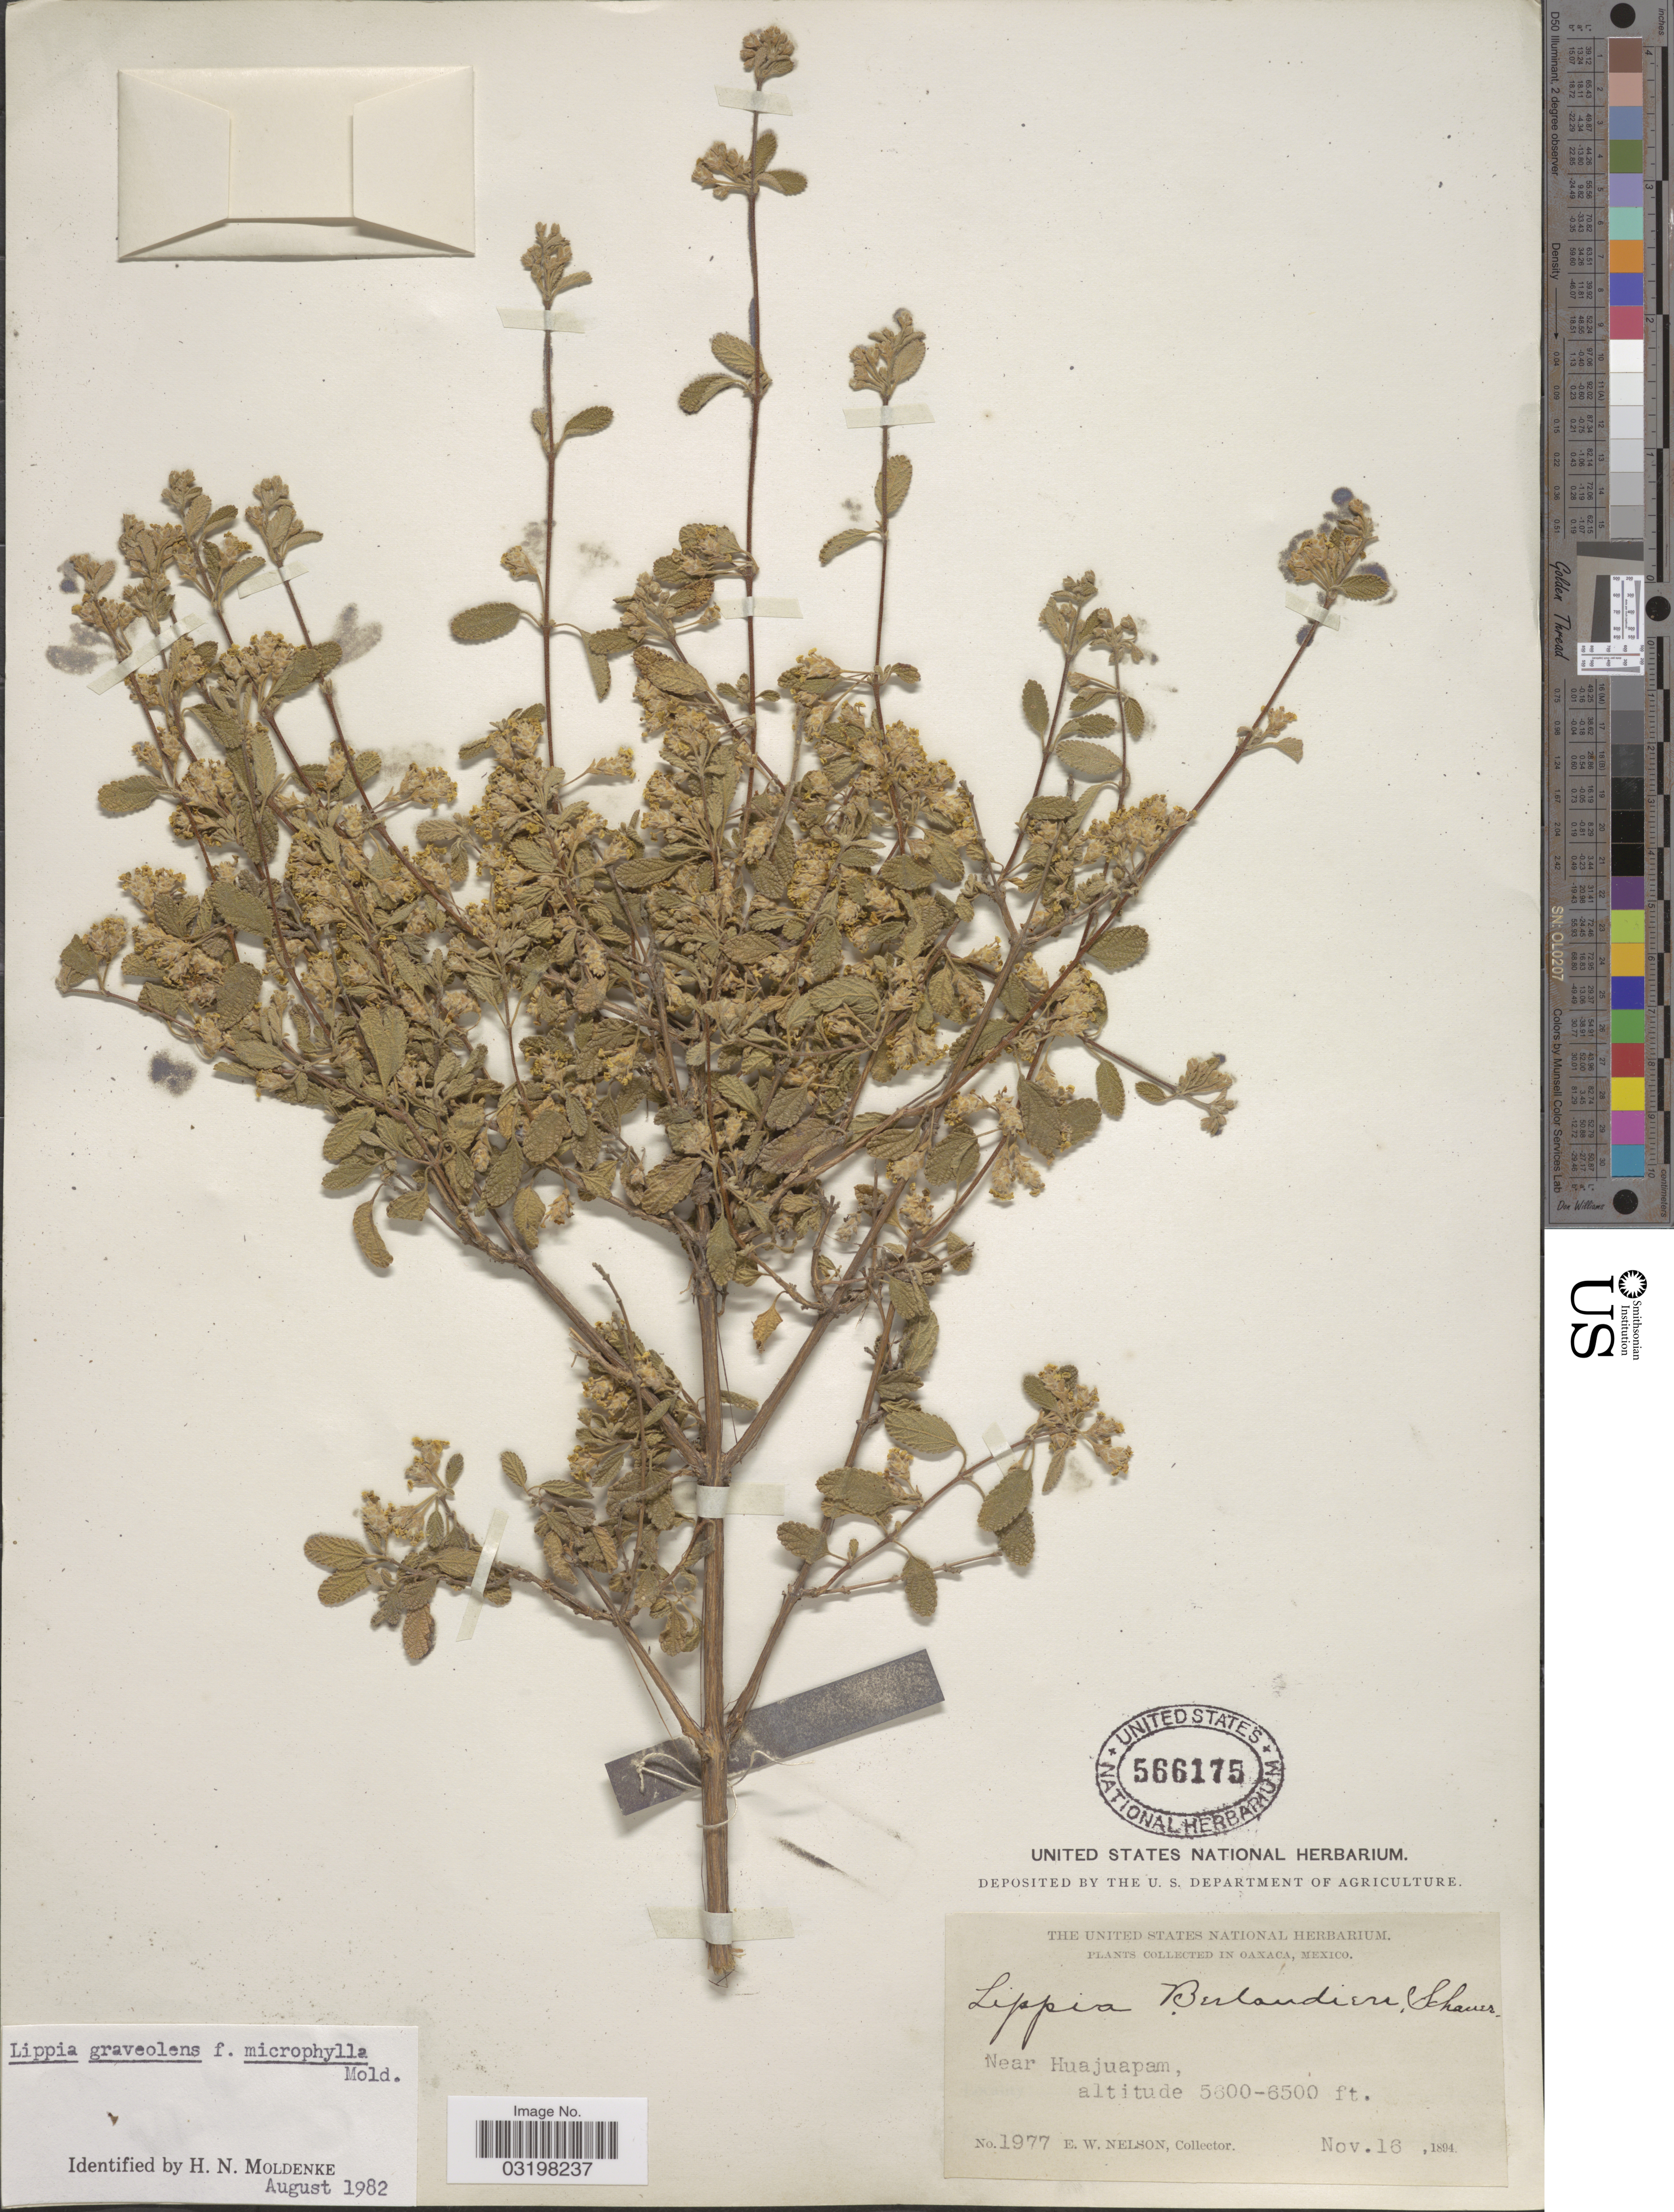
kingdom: Plantae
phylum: Tracheophyta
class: Magnoliopsida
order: Lamiales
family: Verbenaceae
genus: Lippia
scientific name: Lippia graveolens f. microphylla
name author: Kunth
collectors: E. W. Nelson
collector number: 1977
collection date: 1894-11-16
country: Mexico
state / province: Oaxaca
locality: Near Huajuapam.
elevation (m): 1707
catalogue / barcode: US 566175